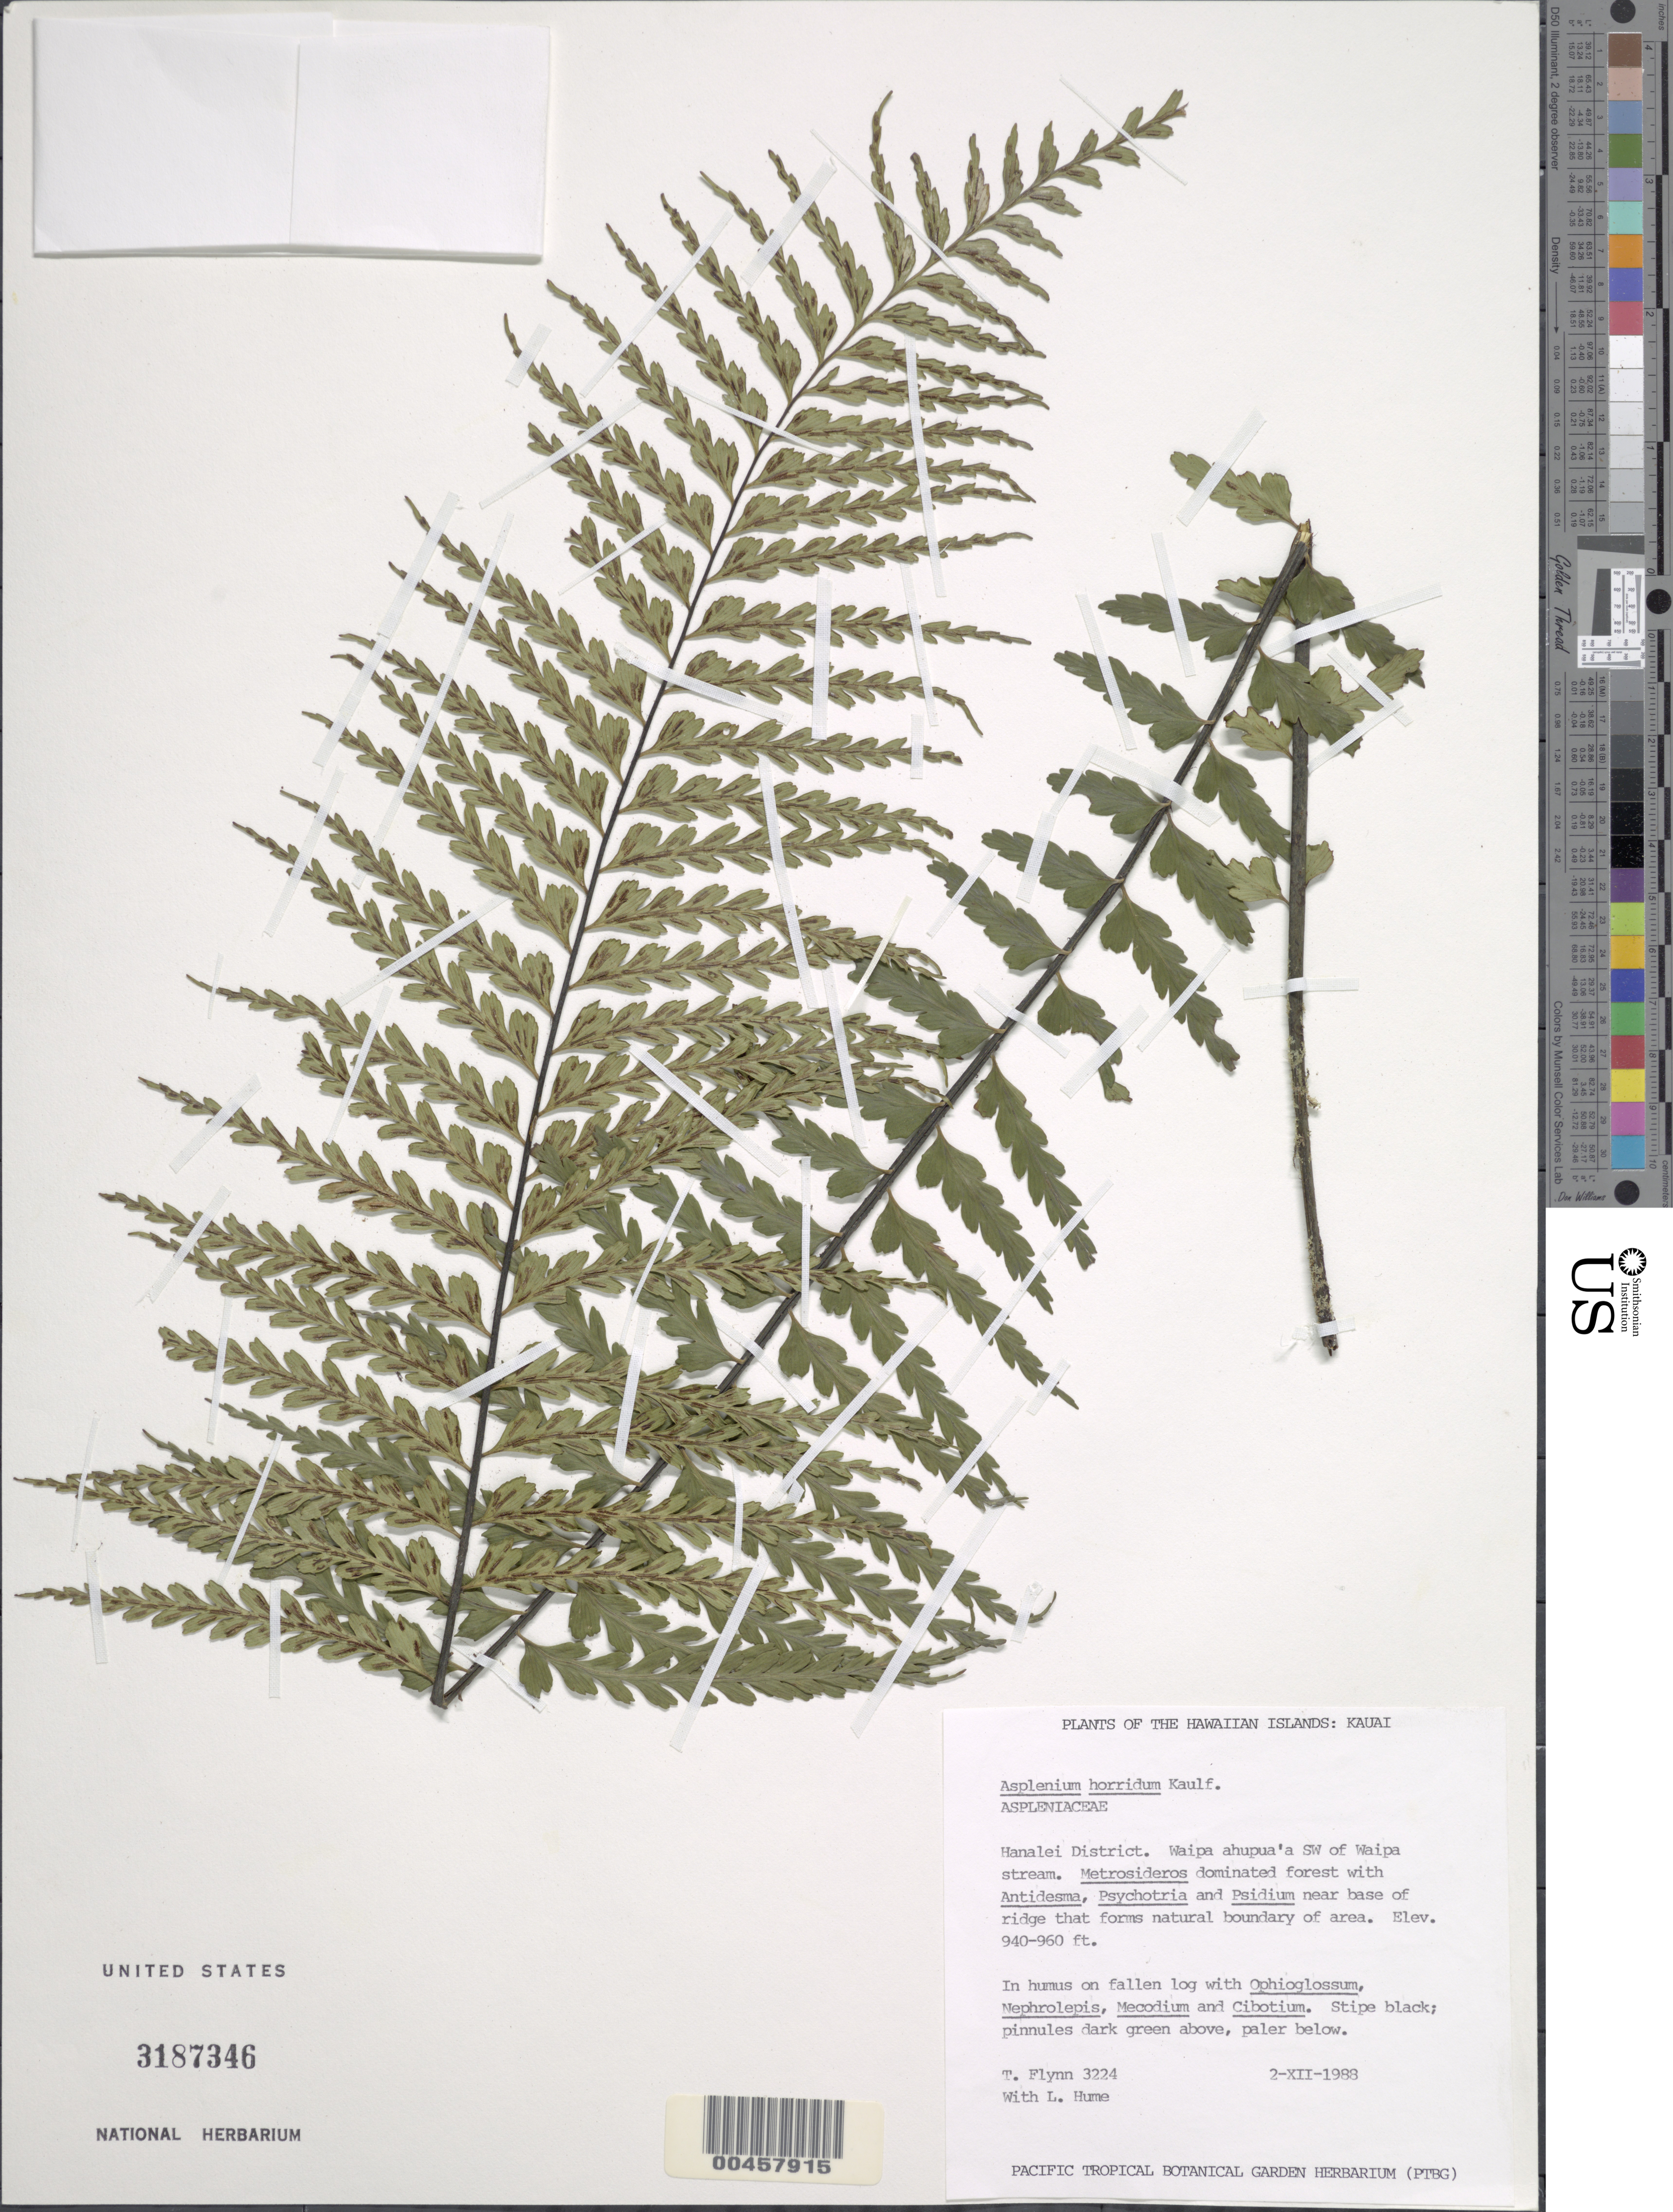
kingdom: Plantae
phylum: Tracheophyta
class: Polypodiopsida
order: Polypodiales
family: Aspleniaceae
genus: Asplenium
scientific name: Asplenium horridum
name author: Kaulf.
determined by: Salgado, A. E.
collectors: T. W. Flynn & L. Hume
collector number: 3224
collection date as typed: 2 Dec 1988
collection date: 1988-12-02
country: United States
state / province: Hawaii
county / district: Kauai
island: Kaua'i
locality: Hanalei District. Waipa ahupua'a SW of Waipa stream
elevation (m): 287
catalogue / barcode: US 3187346